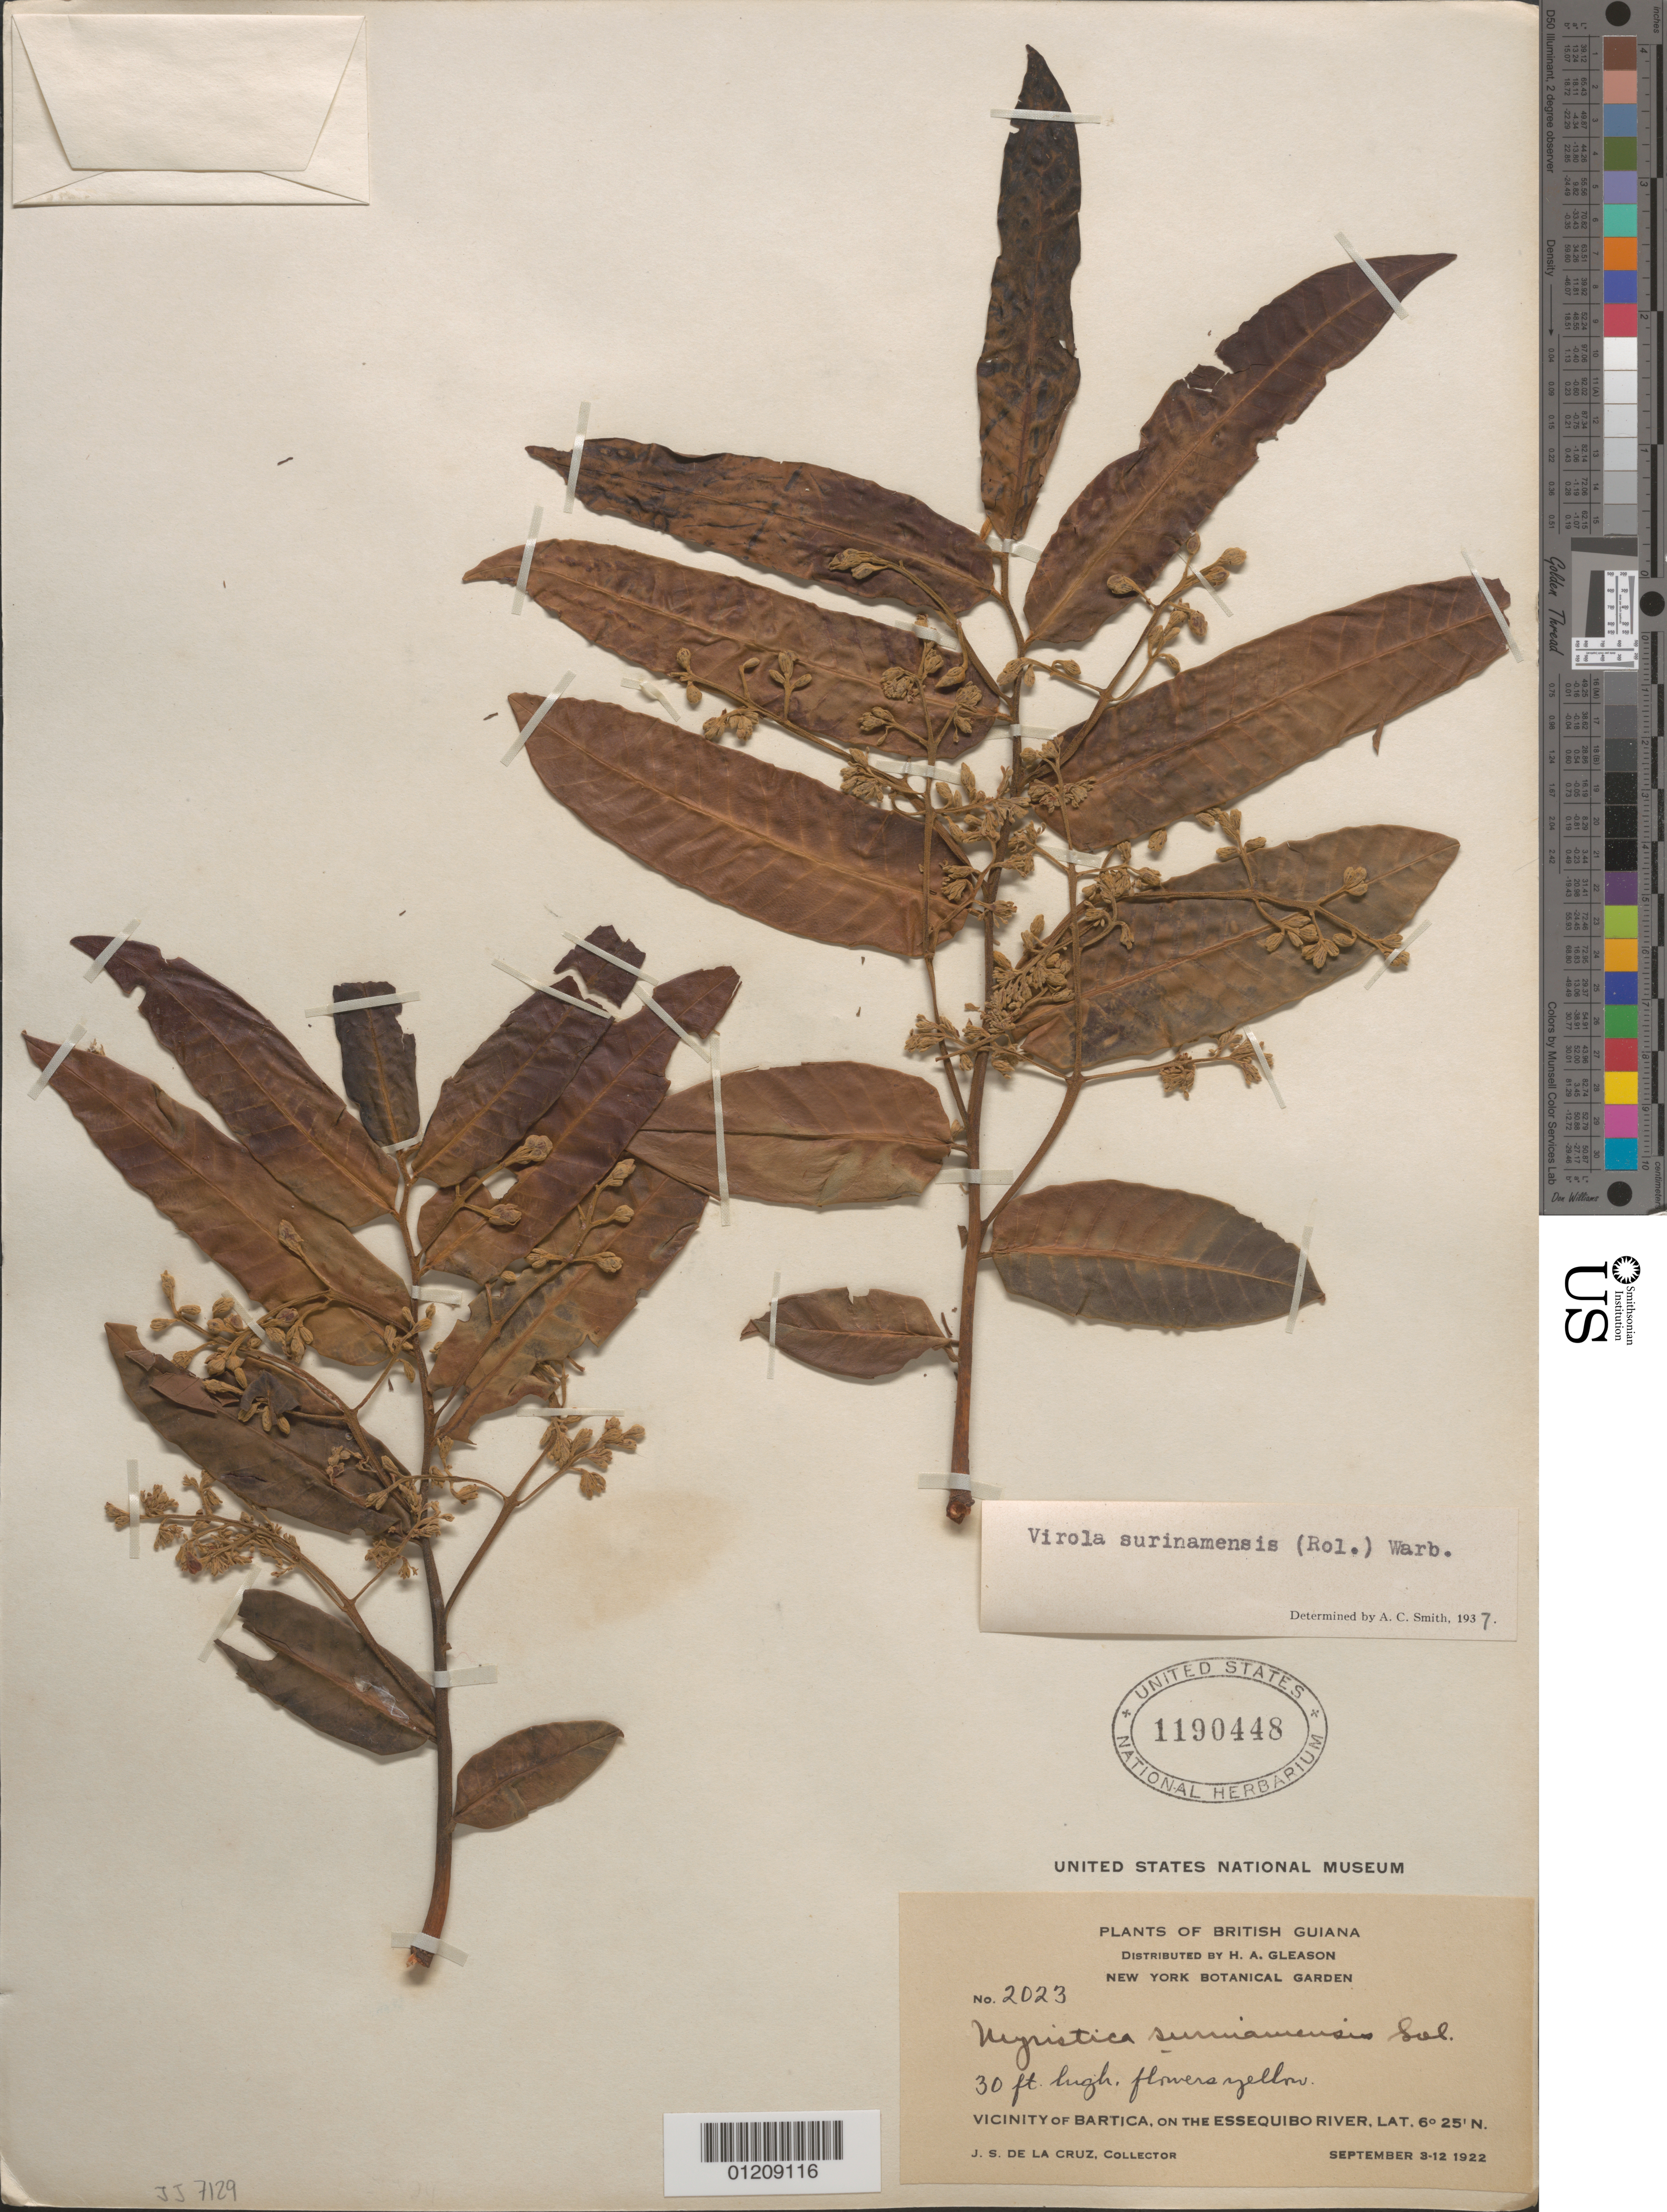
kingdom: Plantae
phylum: Tracheophyta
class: Magnoliopsida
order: Magnoliales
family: Myristicaceae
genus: Virola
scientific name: Virola surinamensis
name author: (Rol.) Warb.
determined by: Smith, A. C.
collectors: J. S. de la Cruz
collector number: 2023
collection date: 1922-09-03/1922-09-12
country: Guyana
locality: Bartica vic., on the Essequibo River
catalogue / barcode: US 1190448